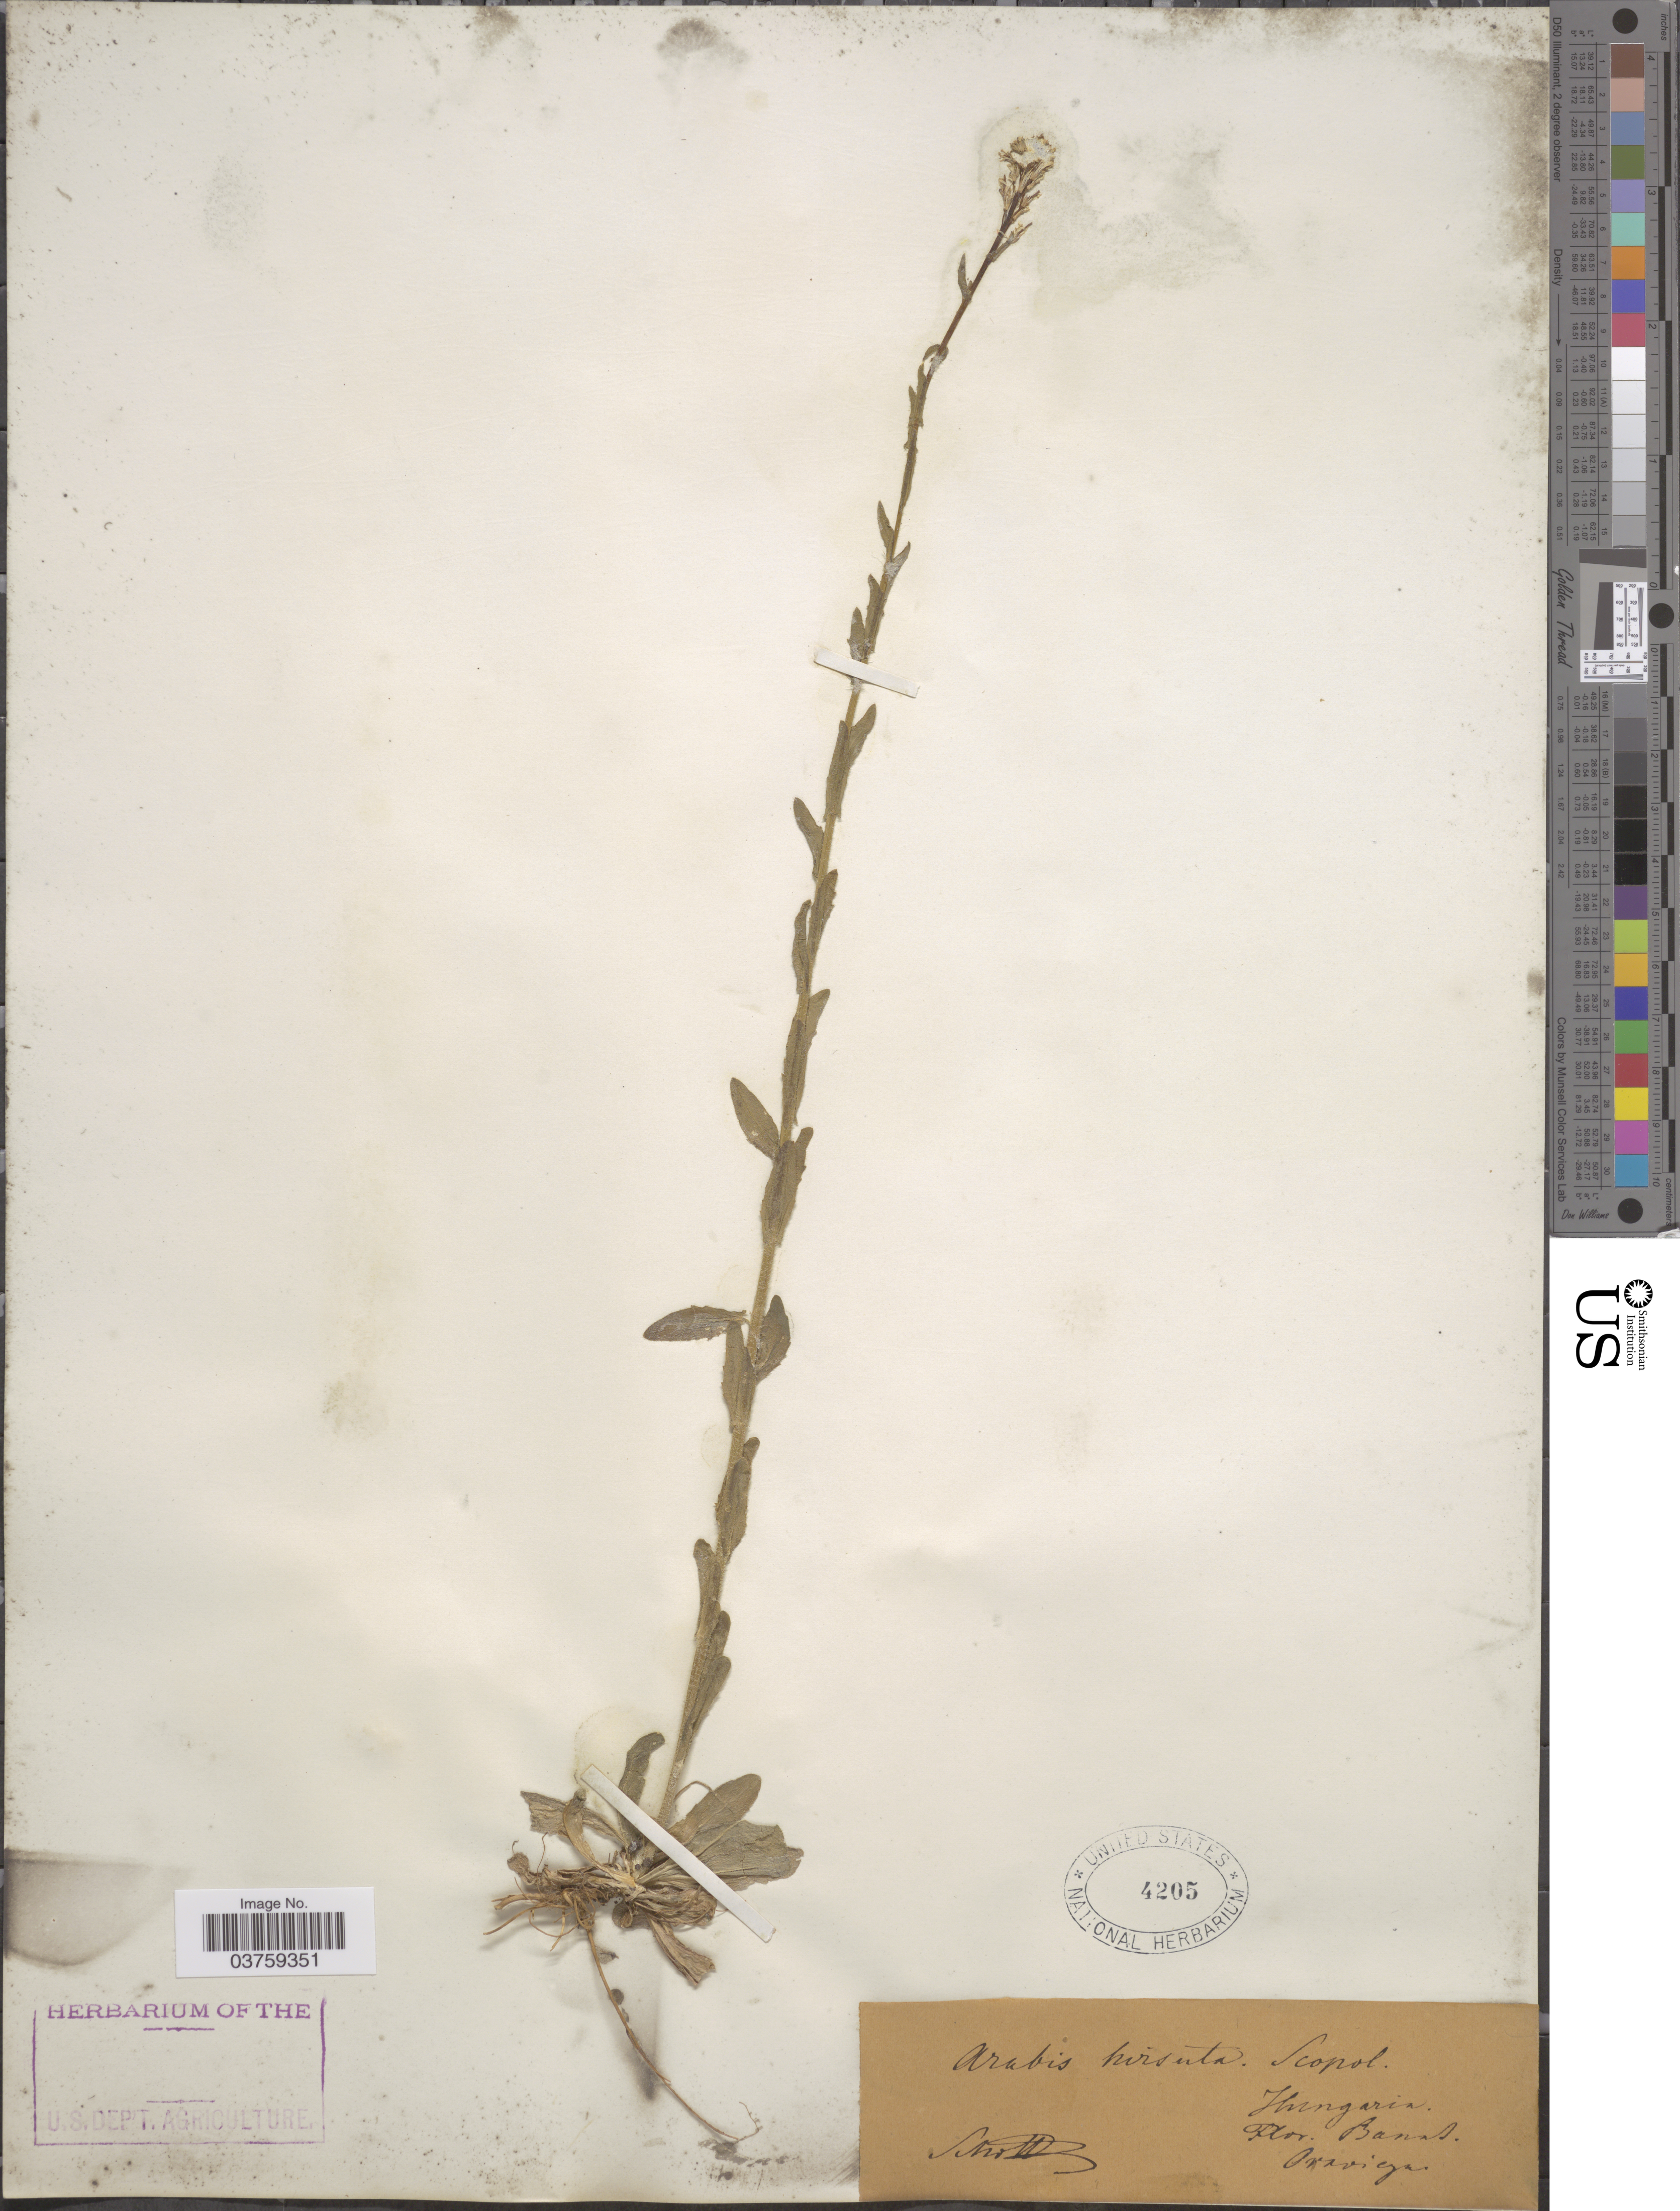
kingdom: Plantae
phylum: Tracheophyta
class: Magnoliopsida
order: Brassicales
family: Brassicaceae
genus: Arabis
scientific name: Arabis hirsuta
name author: (L.) Scop.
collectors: -. Schottz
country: Hungary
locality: Banat, Oravicza.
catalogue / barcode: US 4205